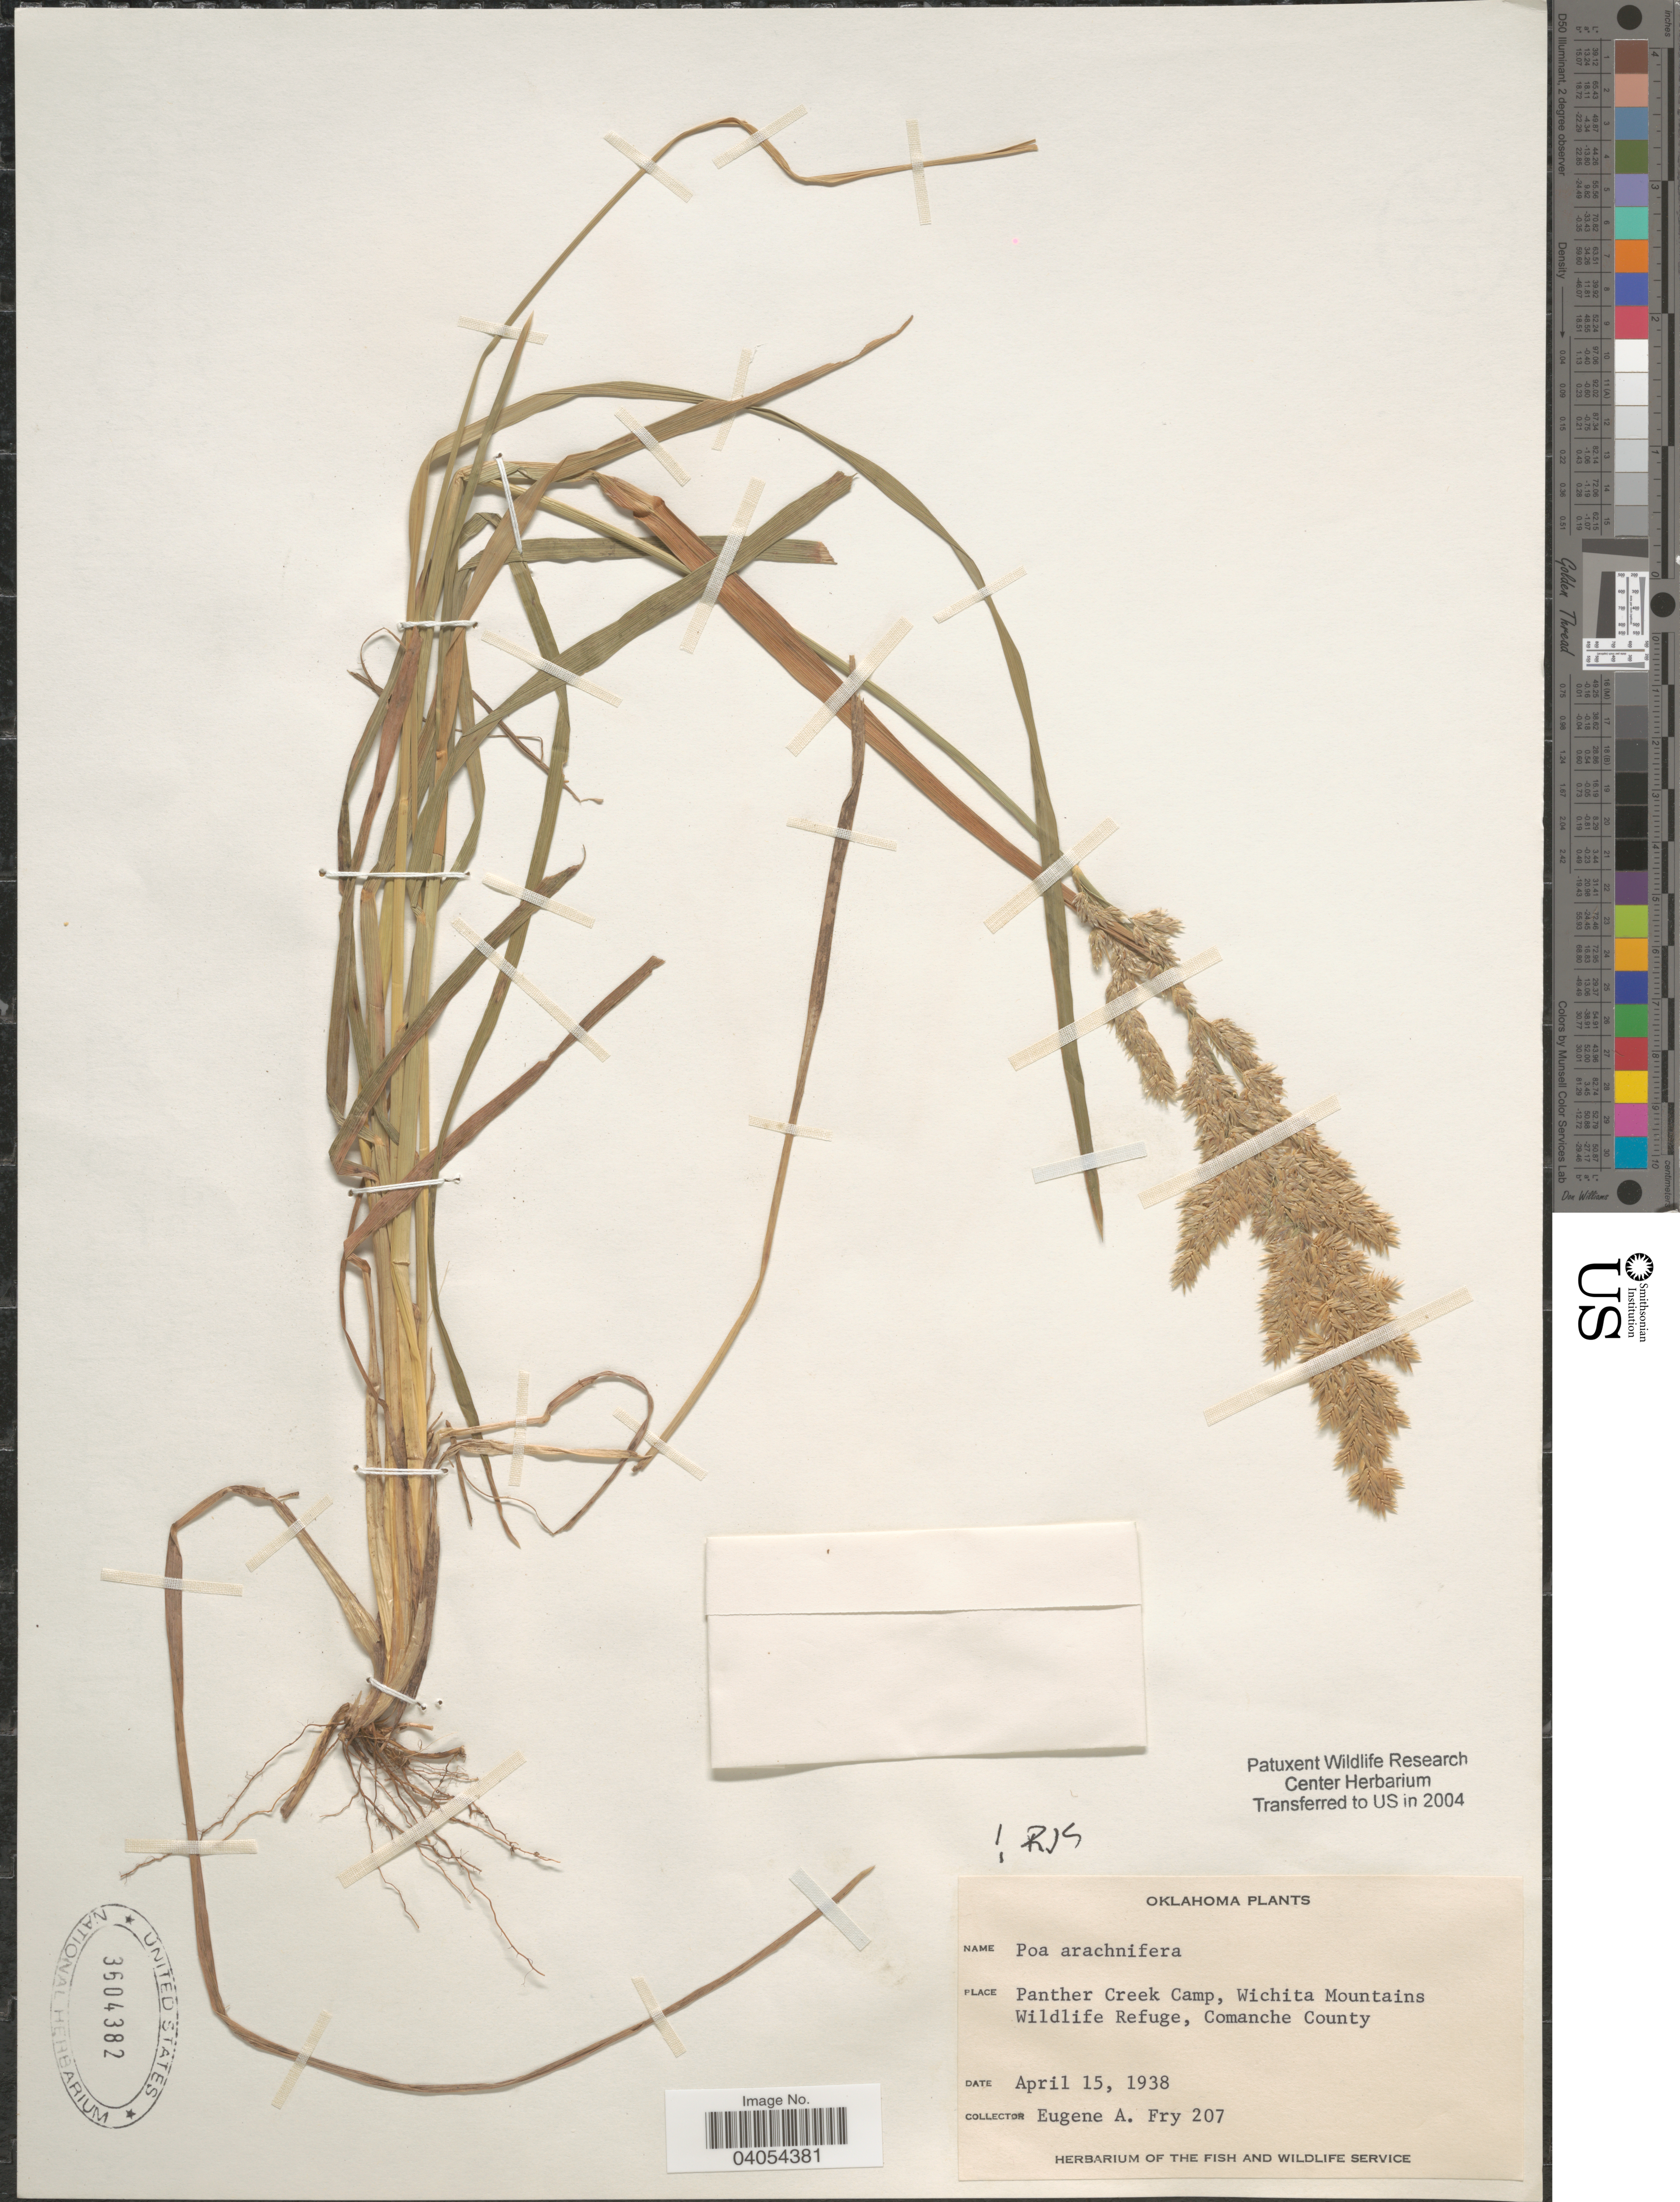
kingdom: Plantae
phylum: Tracheophyta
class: Liliopsida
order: Poales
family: Poaceae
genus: Poa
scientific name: Poa arachnifera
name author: Torr.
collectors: E. Fry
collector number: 207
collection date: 1938-04-15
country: United States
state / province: Oklahoma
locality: Panther Creek Camp, Wichita Mountains. Wildlife Refuge, Comanche County.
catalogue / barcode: US 3604382